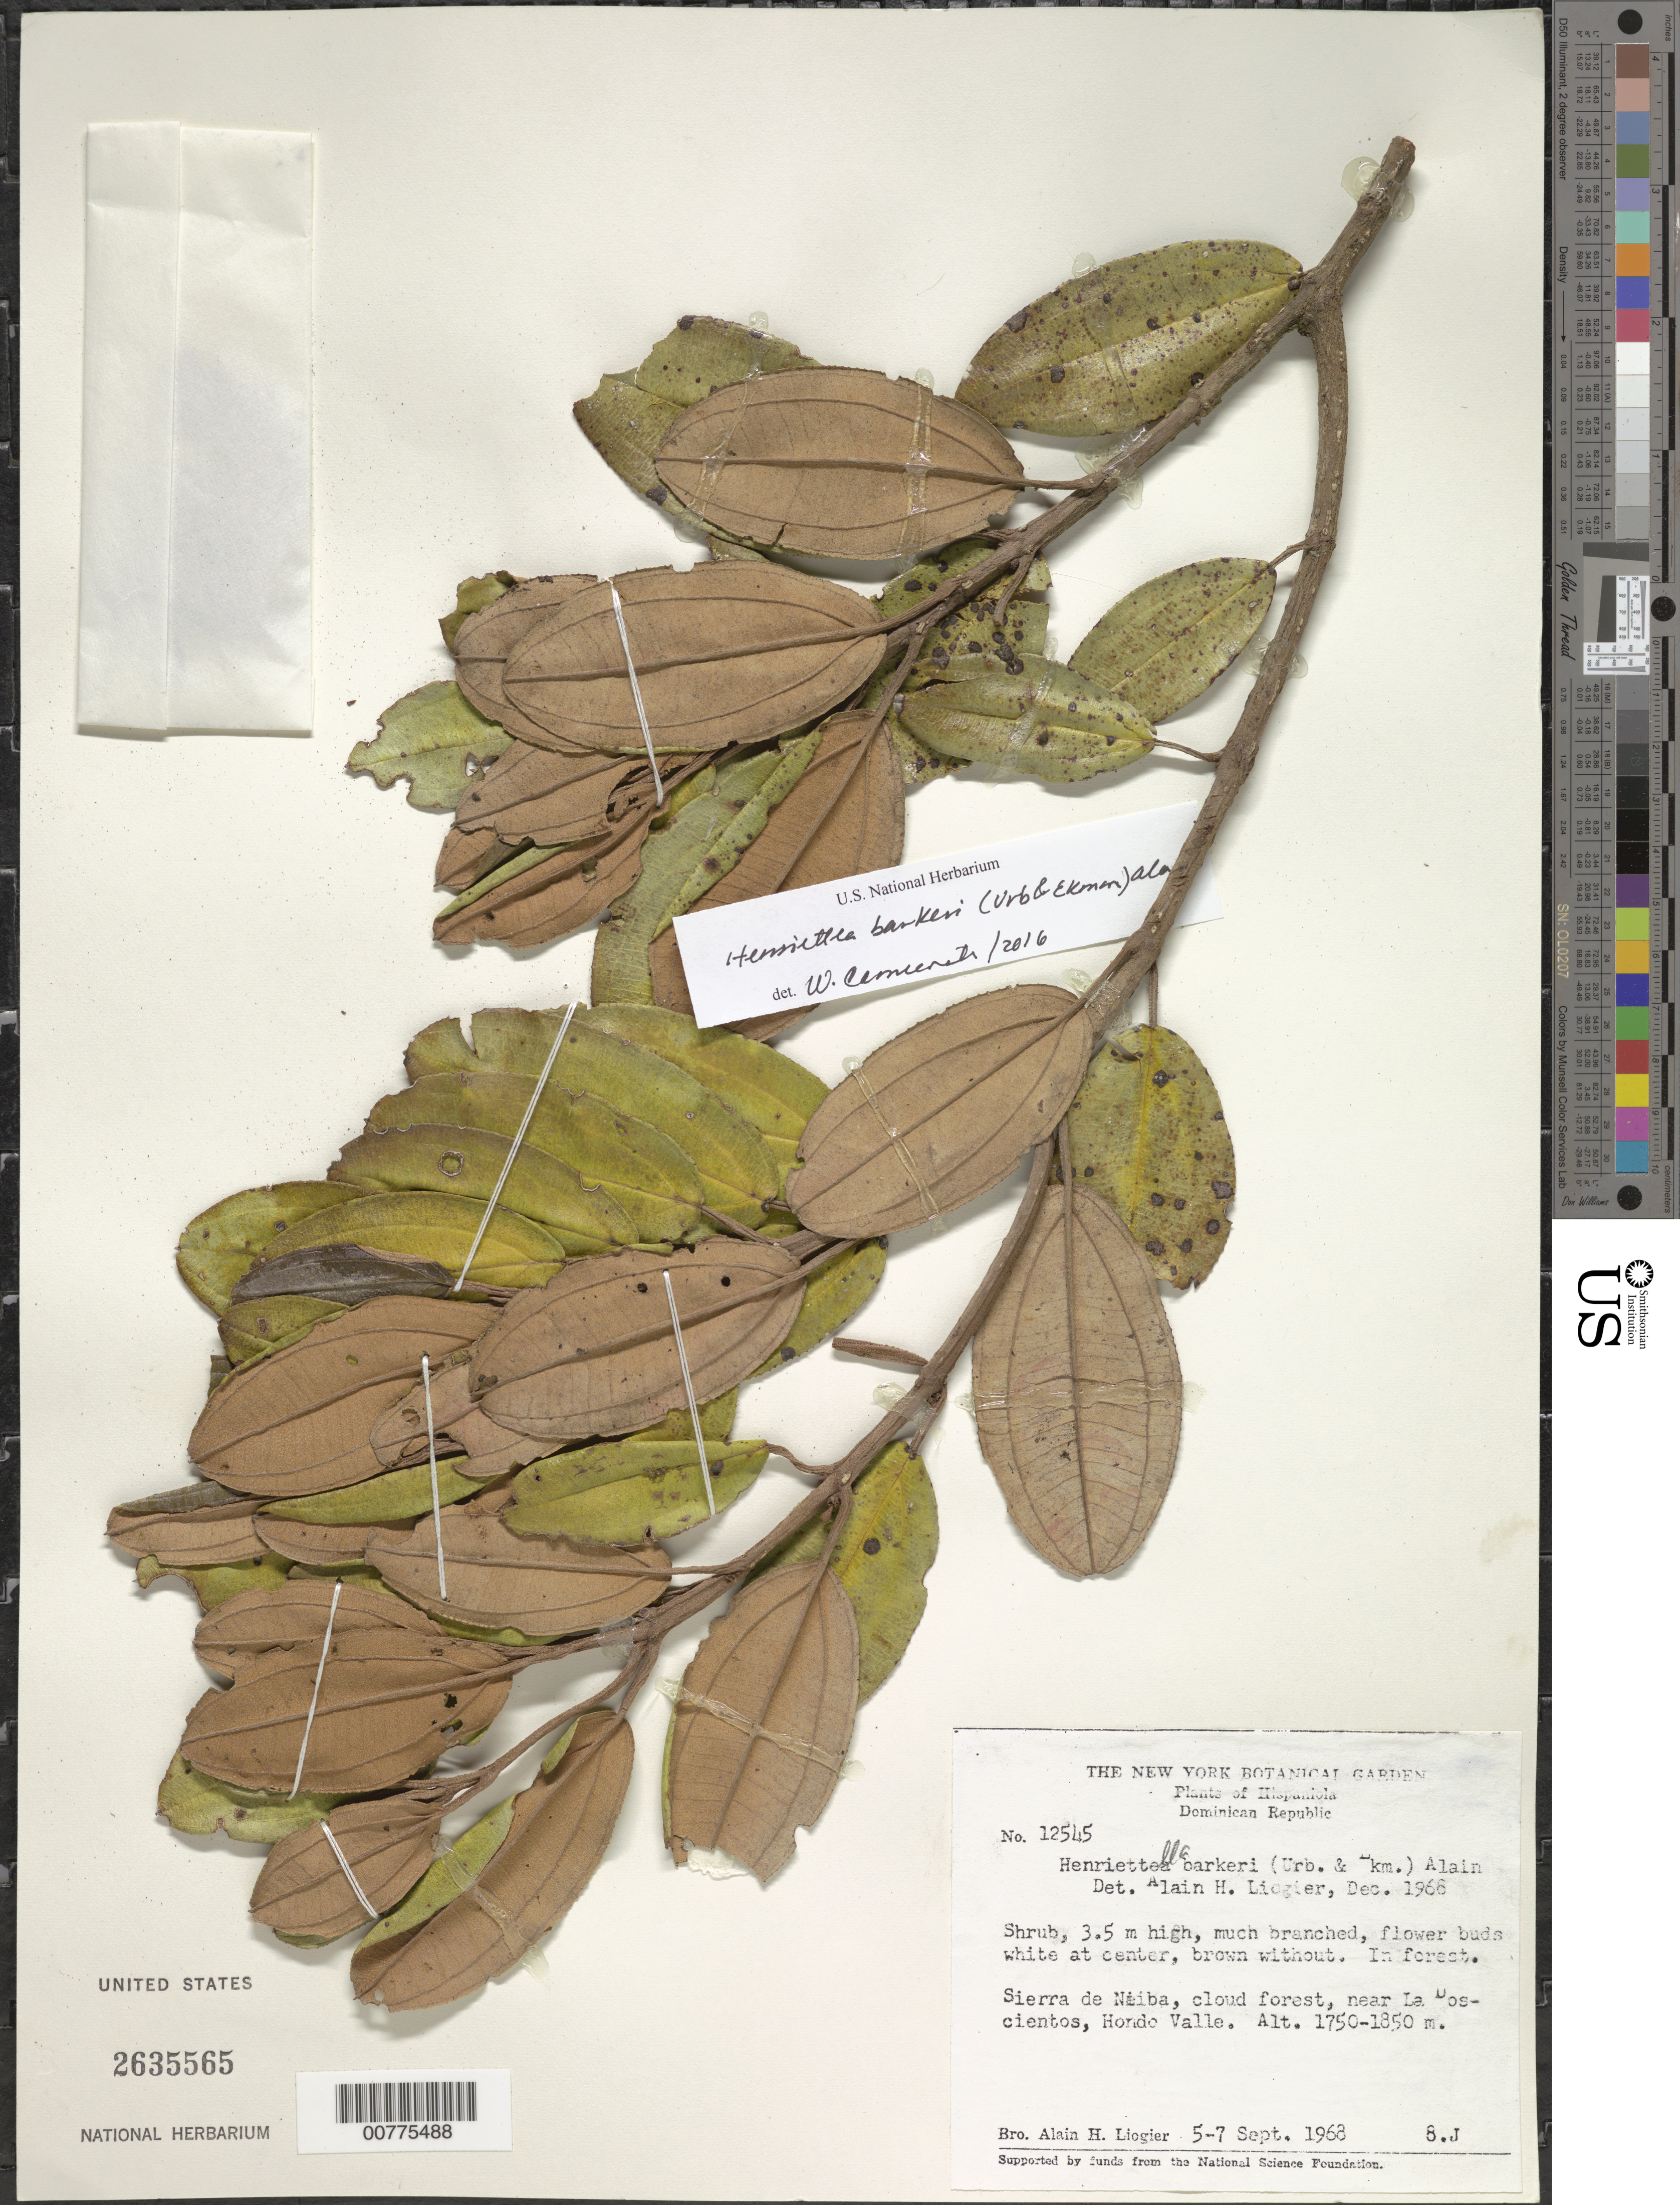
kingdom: Plantae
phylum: Tracheophyta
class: Magnoliopsida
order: Myrtales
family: Melastomataceae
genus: Henriettea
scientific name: Henriettea barkeri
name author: (Urb. & Ekman) Alain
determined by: Liogier, Alain H.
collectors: A. H. Liogier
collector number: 12545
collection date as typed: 05 Sep 1968 to 07 Sep 1968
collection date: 1968-09-05/1968-09-07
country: Dominican Republic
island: Hispaniola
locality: Hondo Valle, near La Doscientos, Sierra de Neiba.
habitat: In cloud forest.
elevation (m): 1750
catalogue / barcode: US 2635565